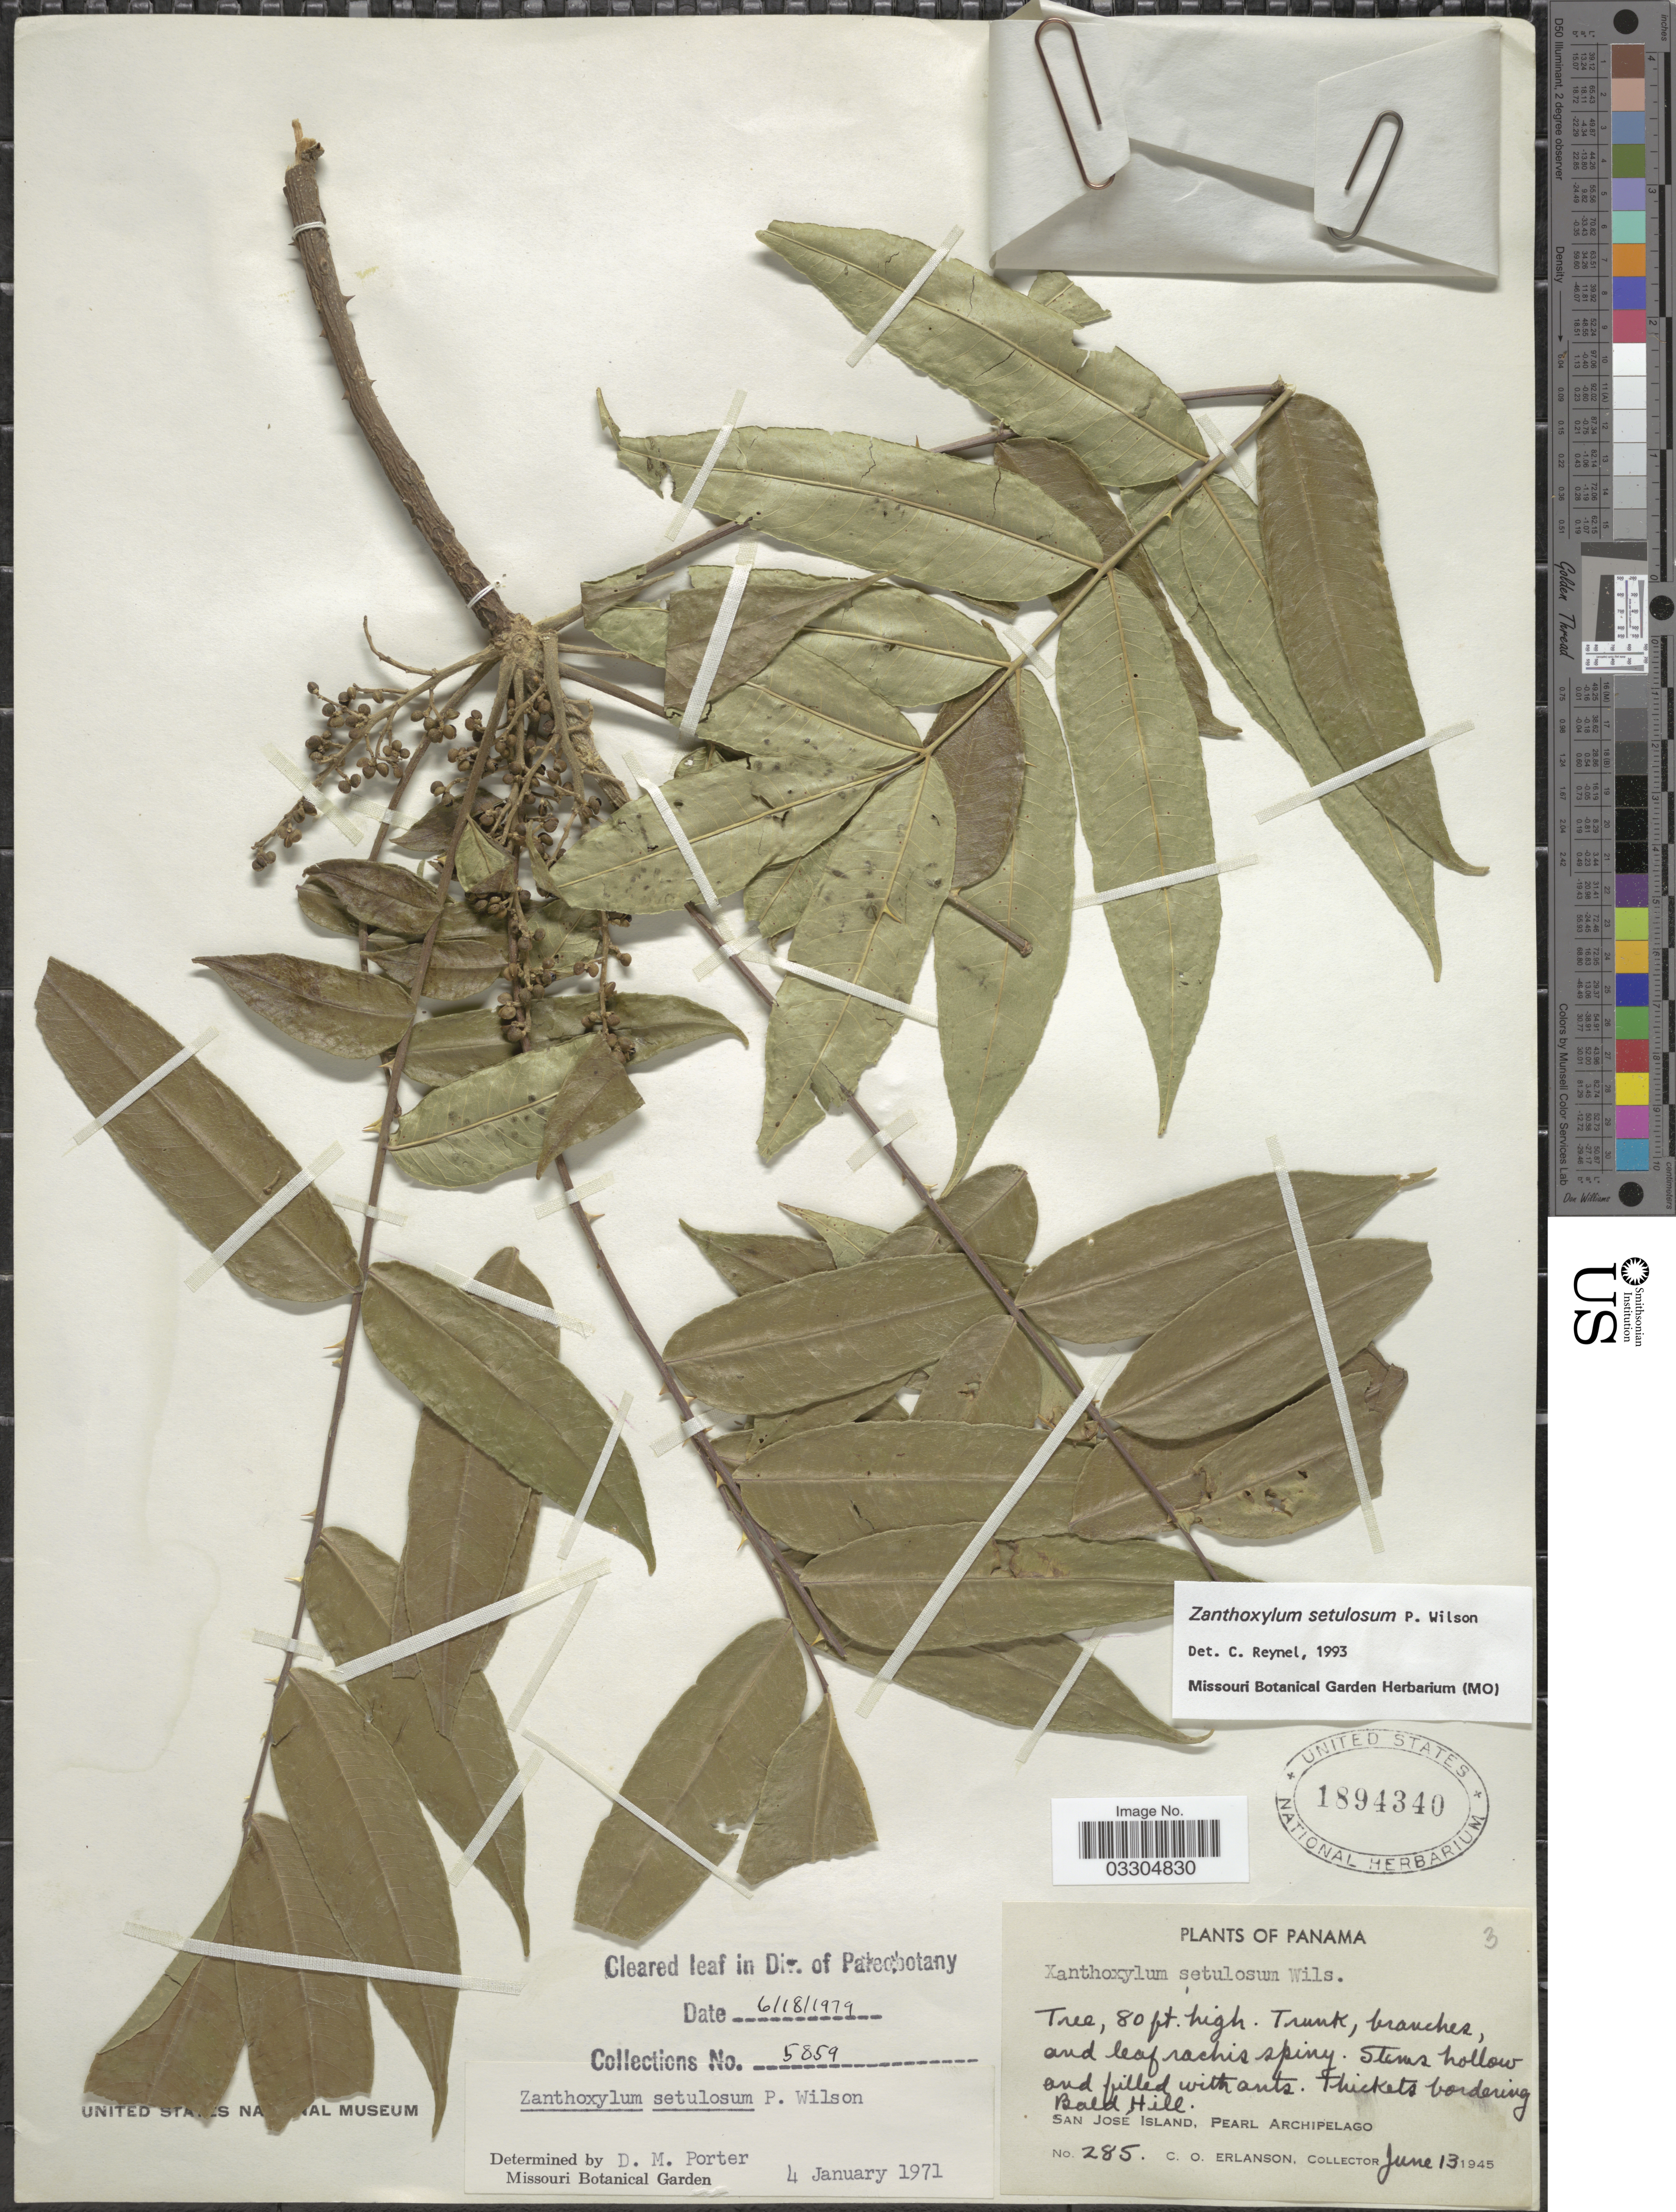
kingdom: Plantae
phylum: Tracheophyta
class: Magnoliopsida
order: Sapindales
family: Rutaceae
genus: Zanthoxylum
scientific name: Zanthoxylum setulosum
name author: P. Wilson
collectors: C. O. Erlanson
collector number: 285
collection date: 1945-06-13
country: Panama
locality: Thickets bordering Bald Hill. San Jose Island, Pearl Archipelago.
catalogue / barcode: US 1894340